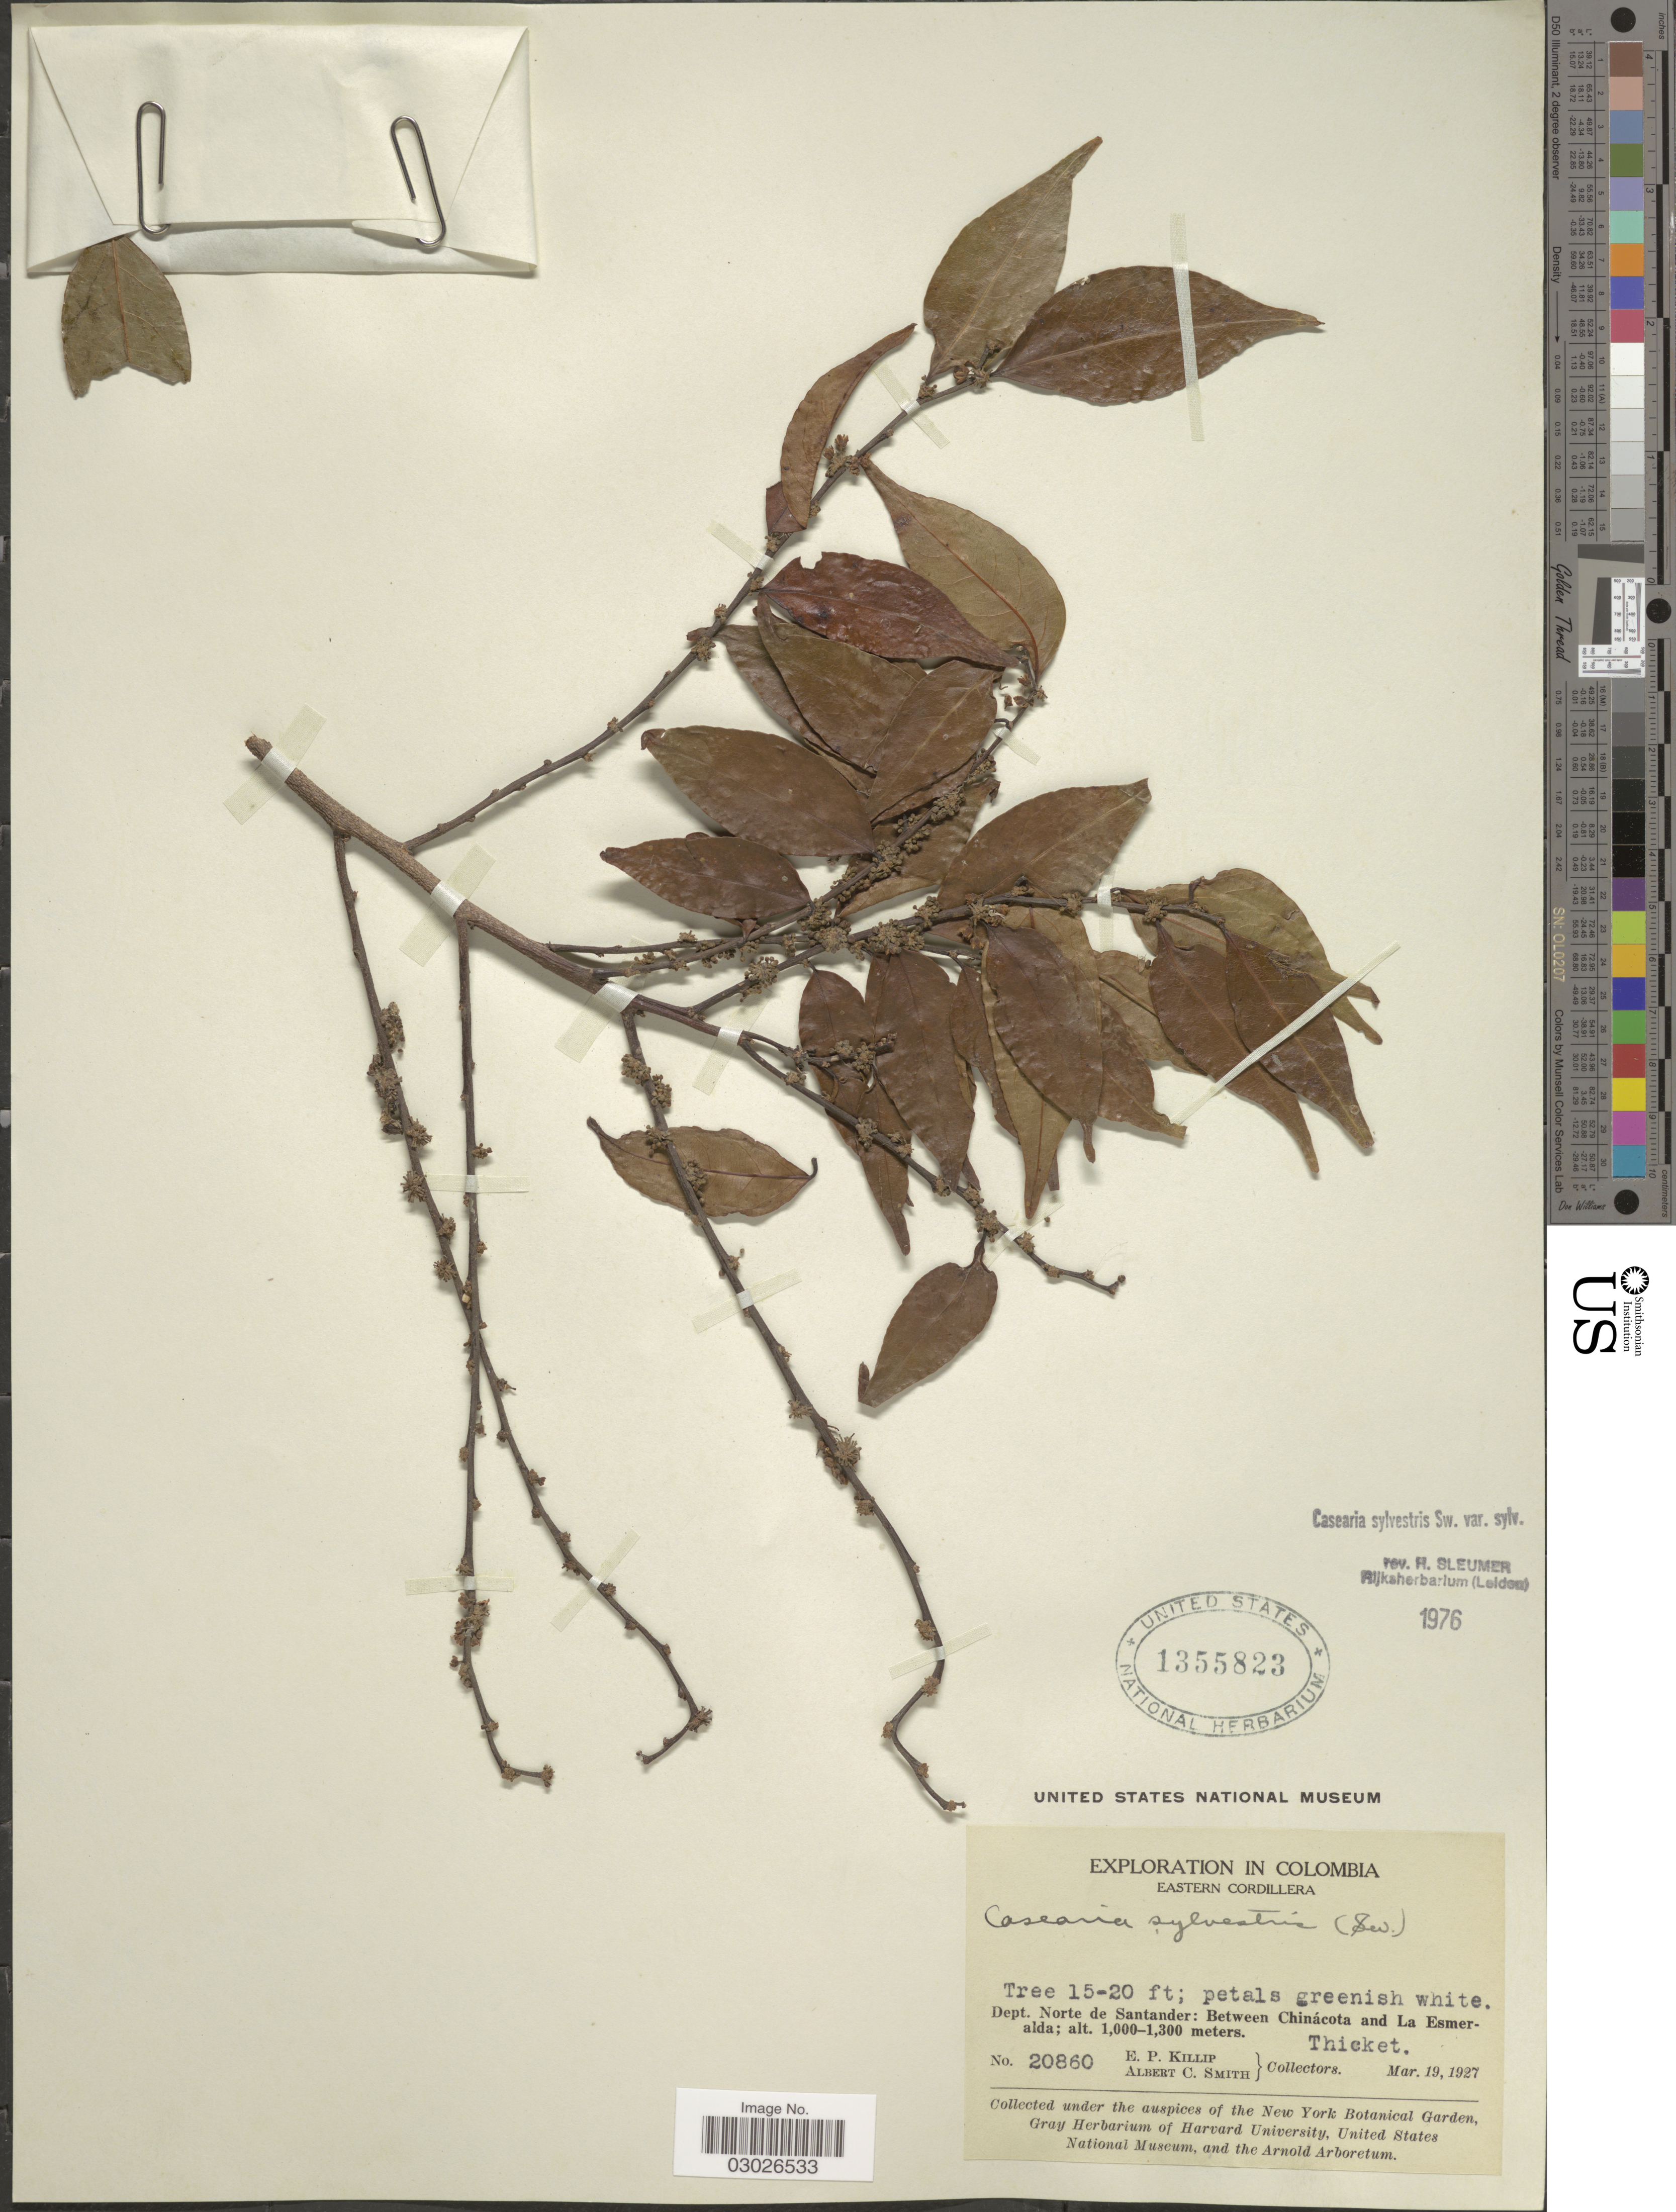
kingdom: Plantae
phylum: Tracheophyta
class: Magnoliopsida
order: Malpighiales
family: Salicaceae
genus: Casearia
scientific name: Casearia sylvestris var. sylvestris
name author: Sw.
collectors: E. P. Killip & A. C. Smith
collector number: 20860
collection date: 1927-03-19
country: Colombia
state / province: Norte de Santander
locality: Eastern Cordillera, Dept. Norte de Santander: Between Chinácota and La Esmeralda.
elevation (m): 1000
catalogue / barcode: US 1355823